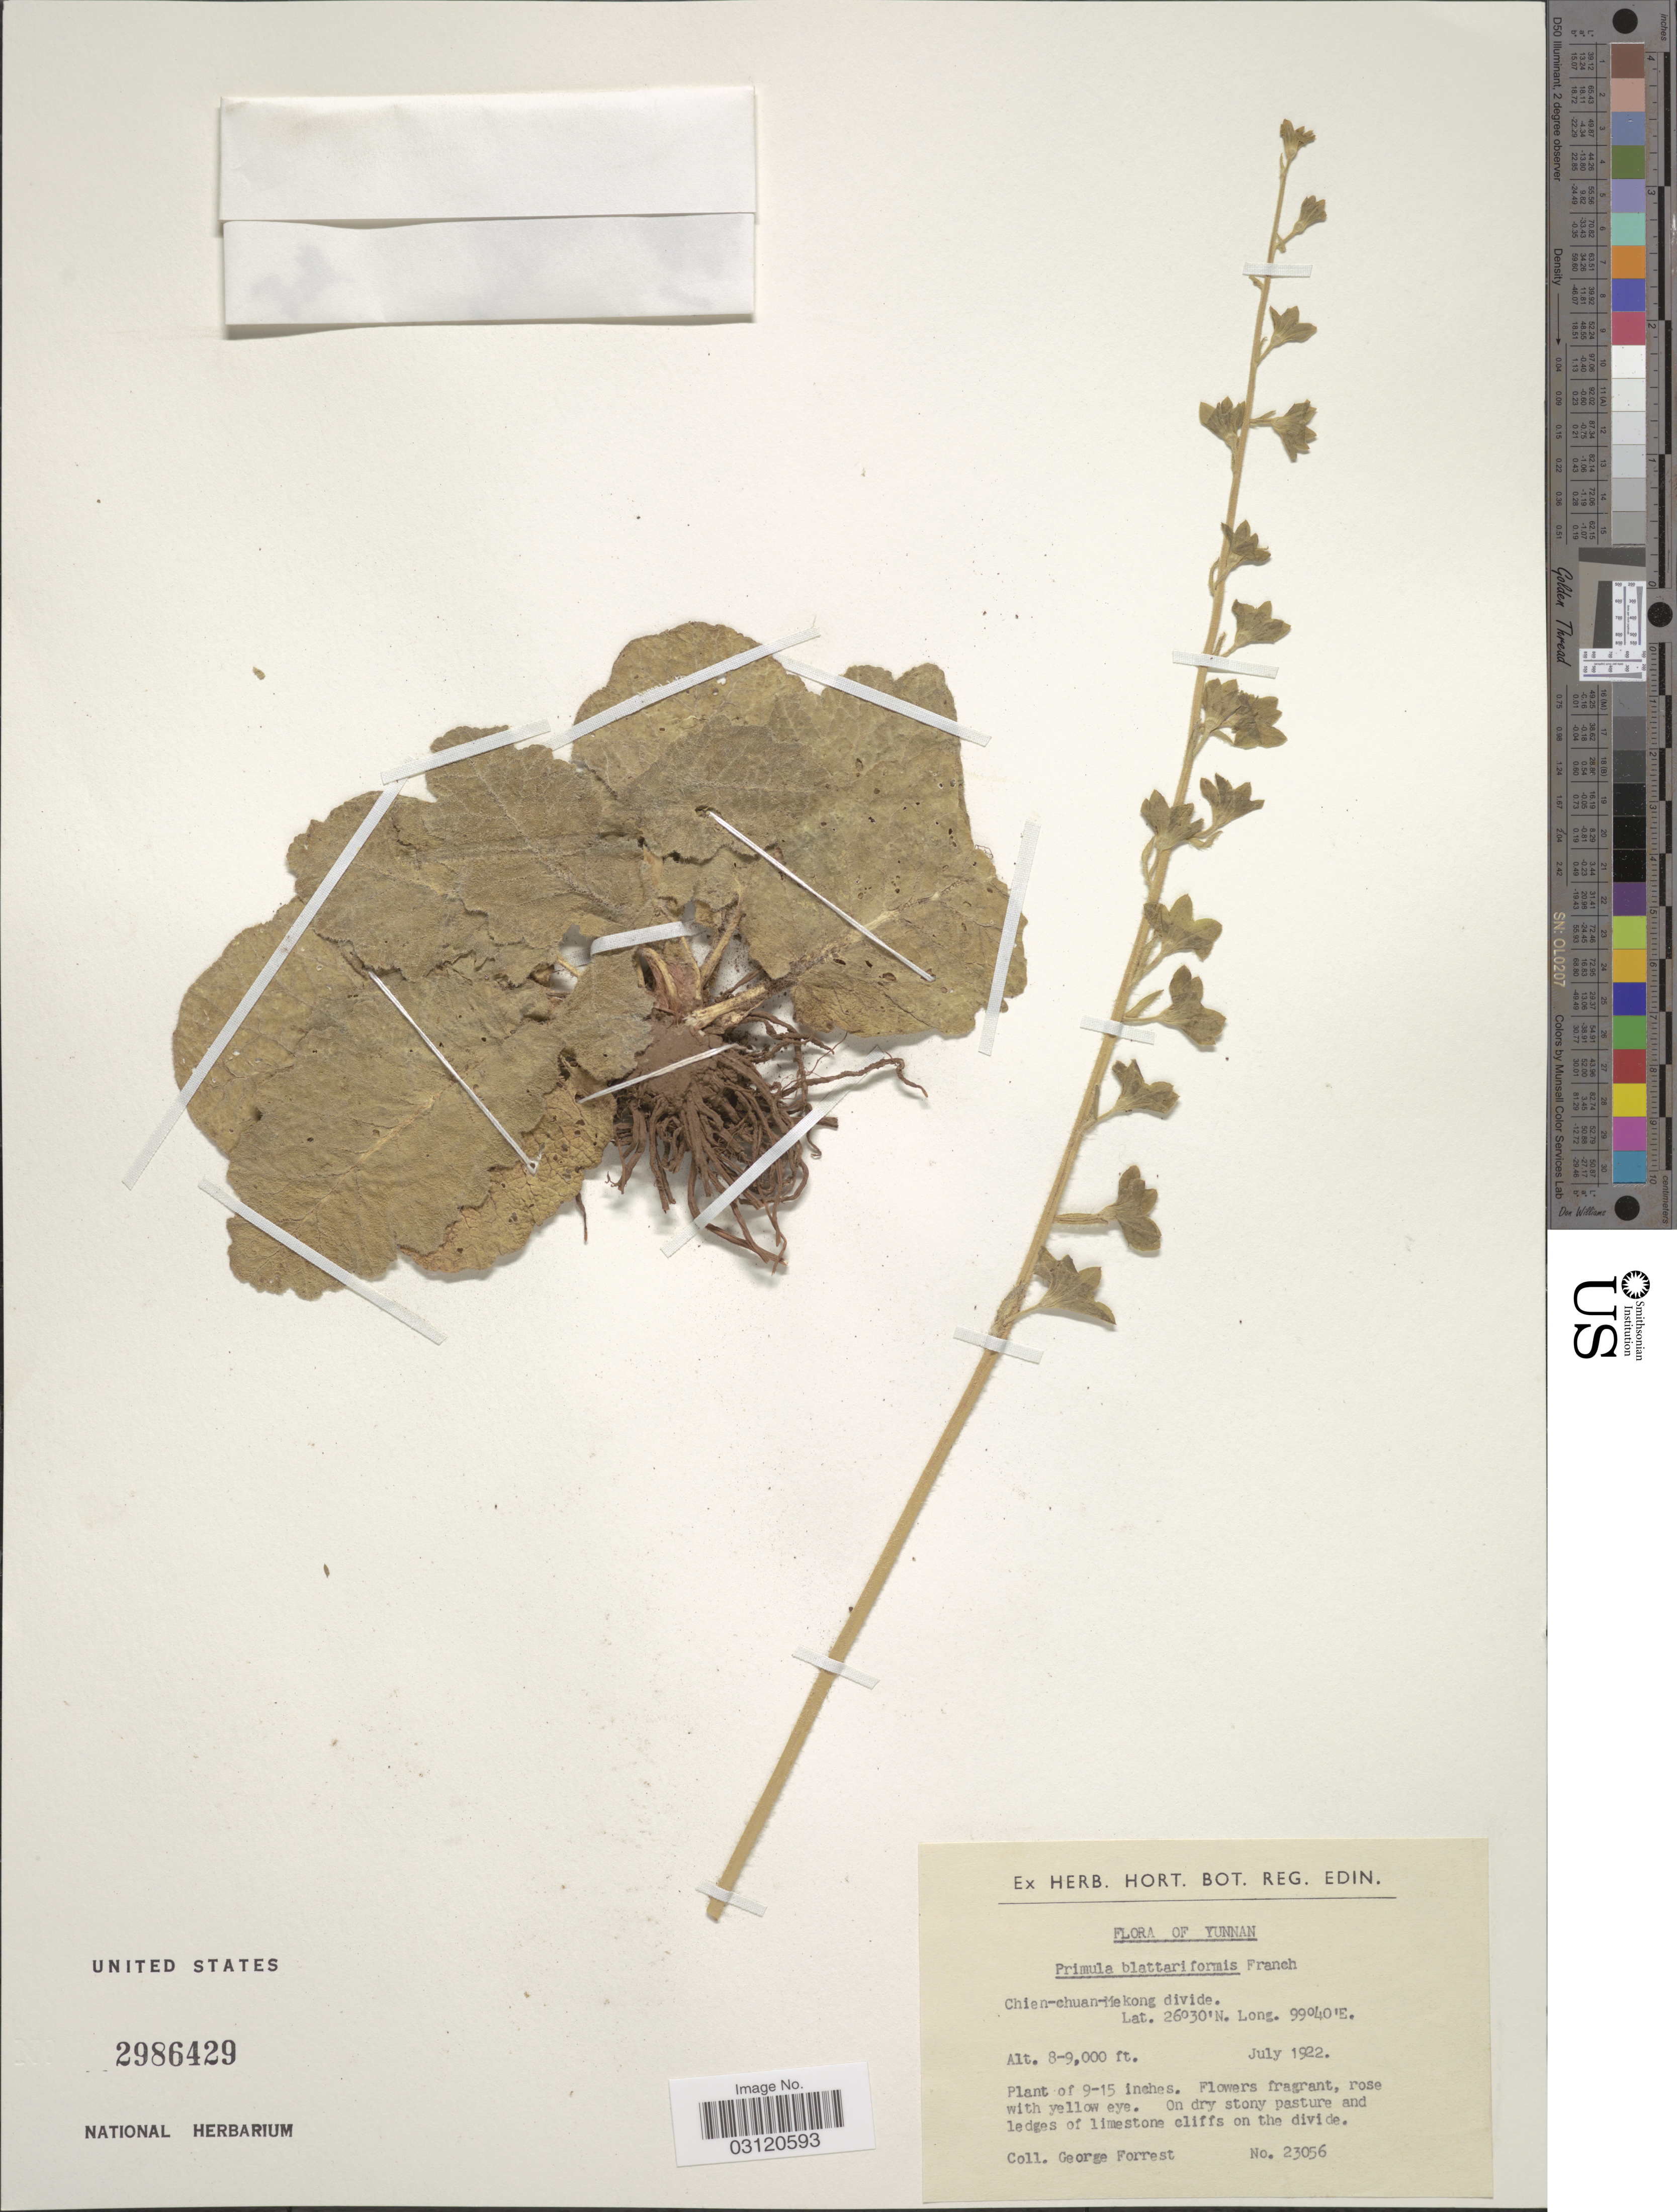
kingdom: Plantae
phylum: Tracheophyta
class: Magnoliopsida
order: Ericales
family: Primulaceae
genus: Primula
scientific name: Primula blattariformis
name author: Franch.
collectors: G. Forrest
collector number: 23056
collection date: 1922-07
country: China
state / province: Yunnan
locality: Chien-chuan-Mekong divide.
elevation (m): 2438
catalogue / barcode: US 2986429